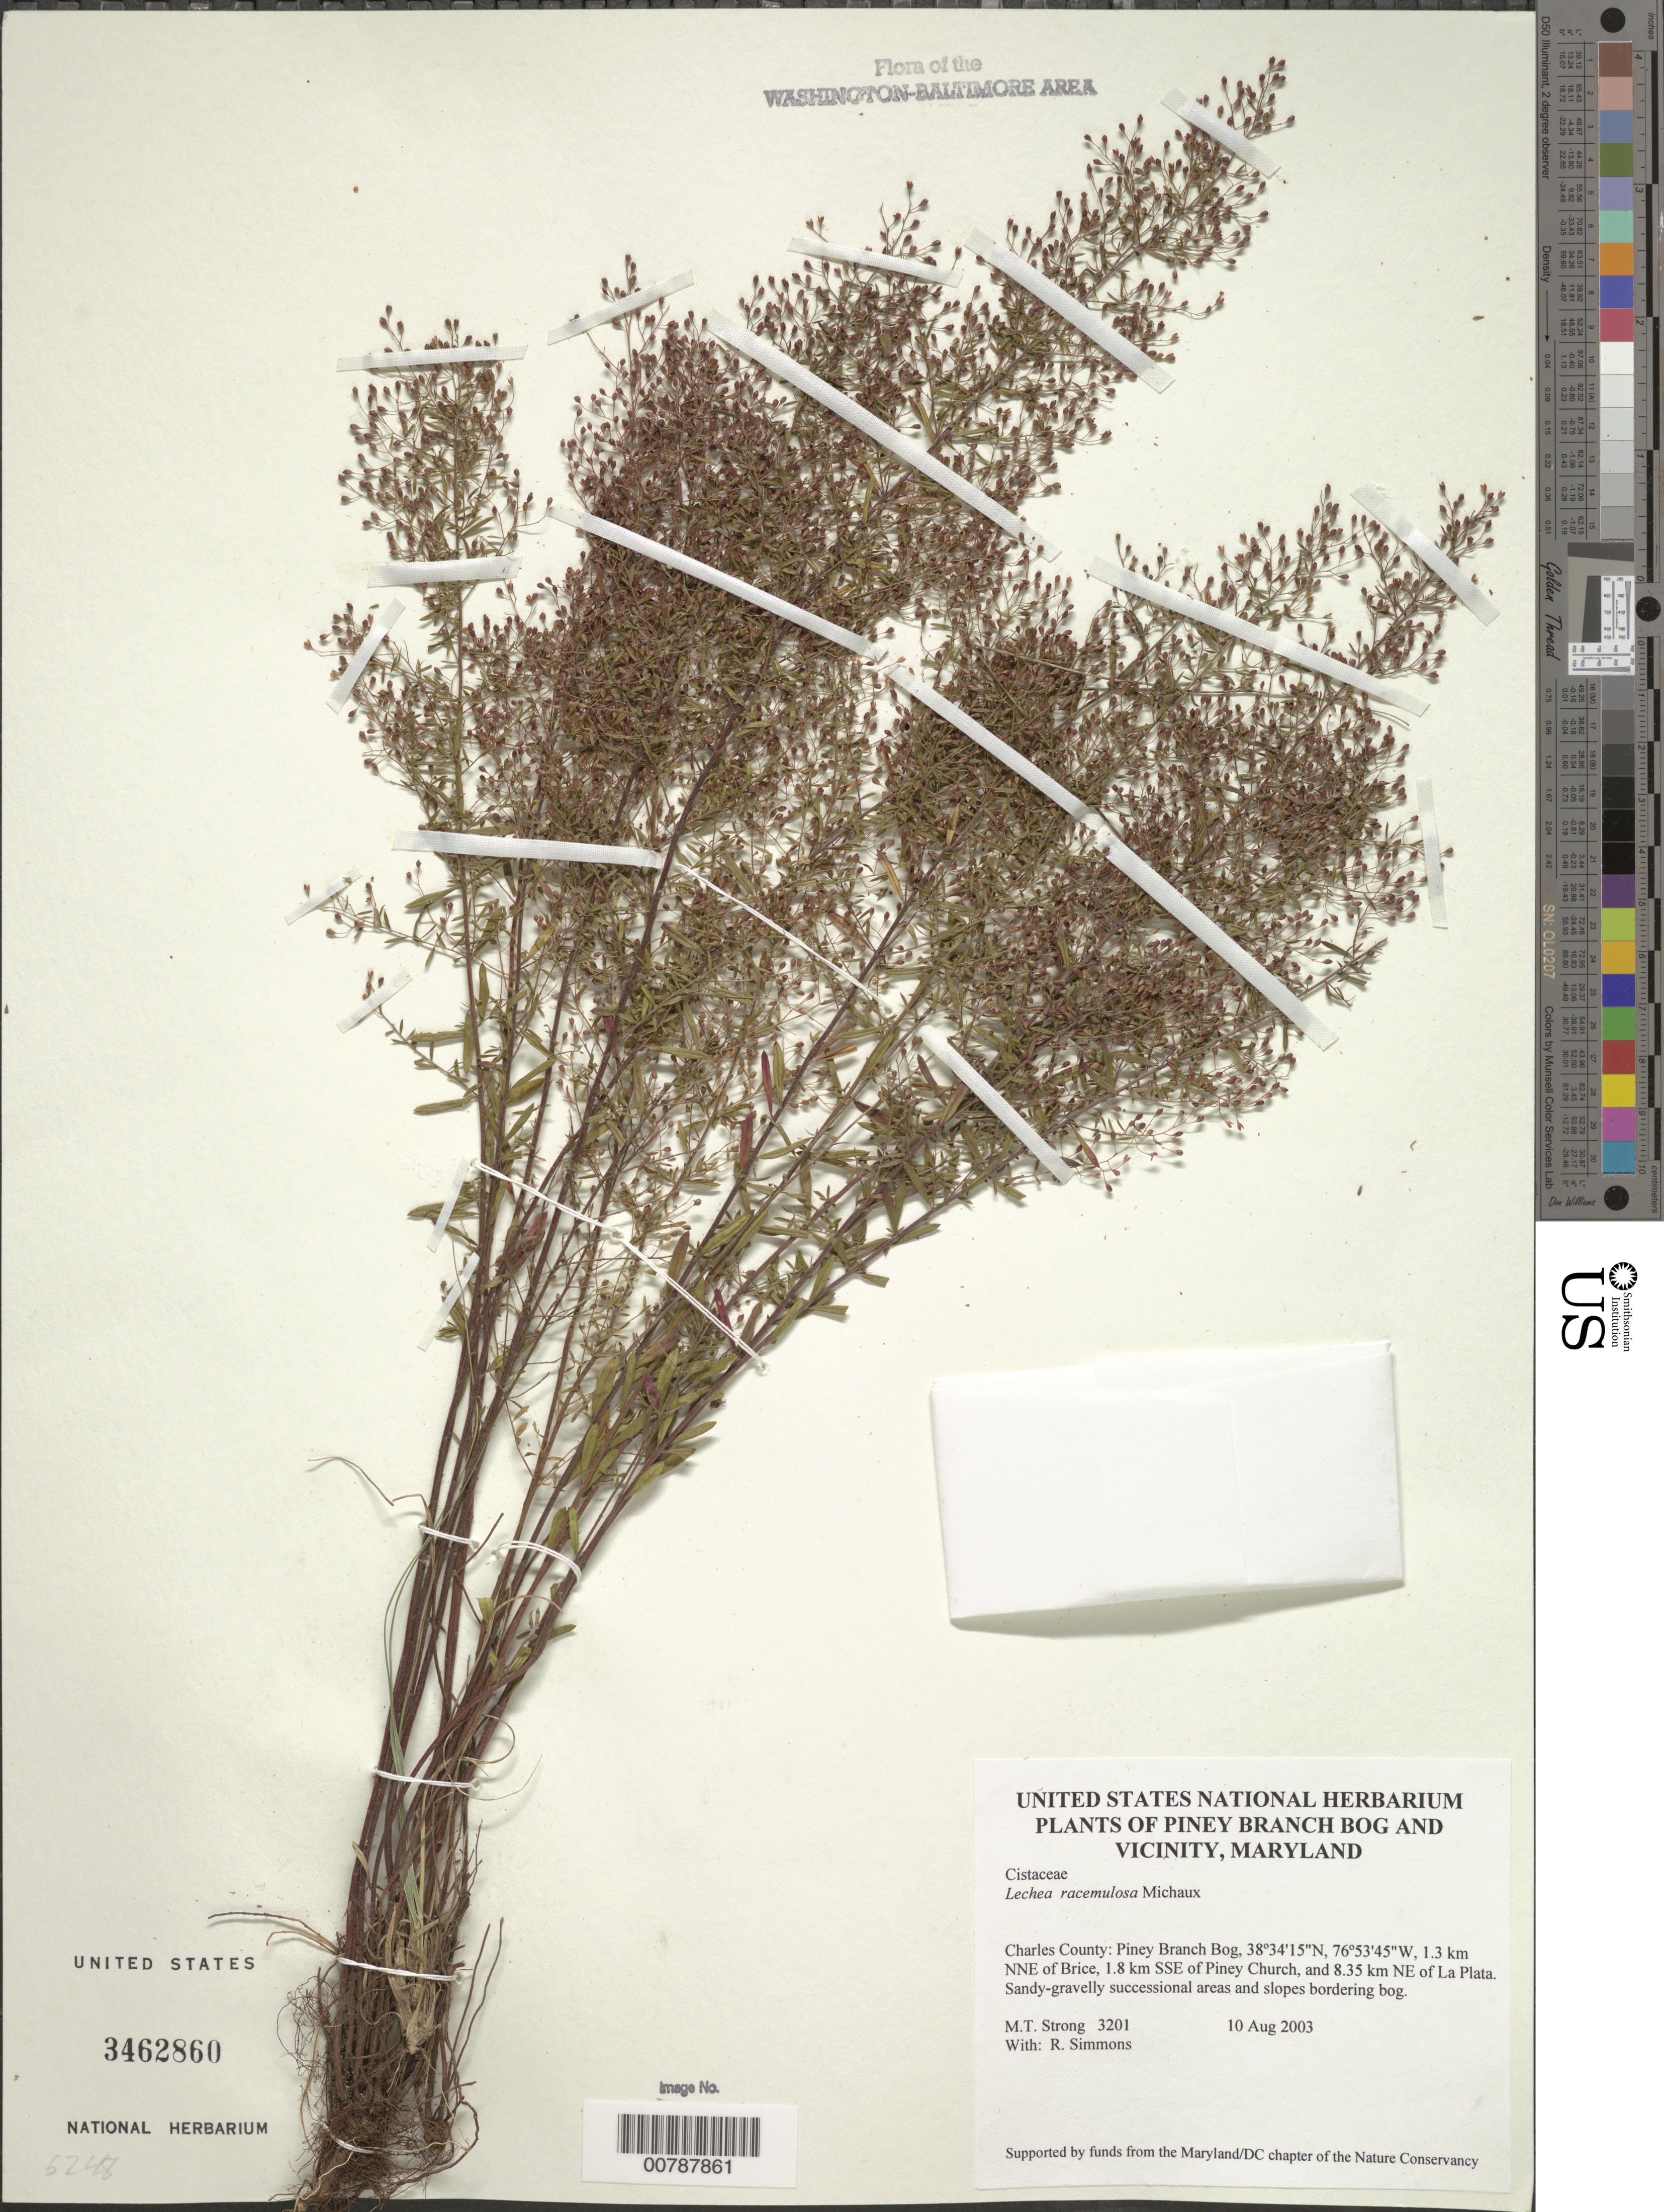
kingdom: Plantae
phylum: Tracheophyta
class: Magnoliopsida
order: Malvales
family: Cistaceae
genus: Lechea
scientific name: Lechea racemulosa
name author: Michx.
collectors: M. T. Strong & R. H. Simmons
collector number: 3201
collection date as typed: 10 Aug 2003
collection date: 2003-08-10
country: United States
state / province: Maryland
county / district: Charles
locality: Piney Branch Bog, 1.3 km NNE of Brice, 1.8 km SSE of Piney Church, and 8.35 km NE of La Plata.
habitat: Sandy-gravelly successional areas and slopes bordering bog.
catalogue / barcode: US 3462860